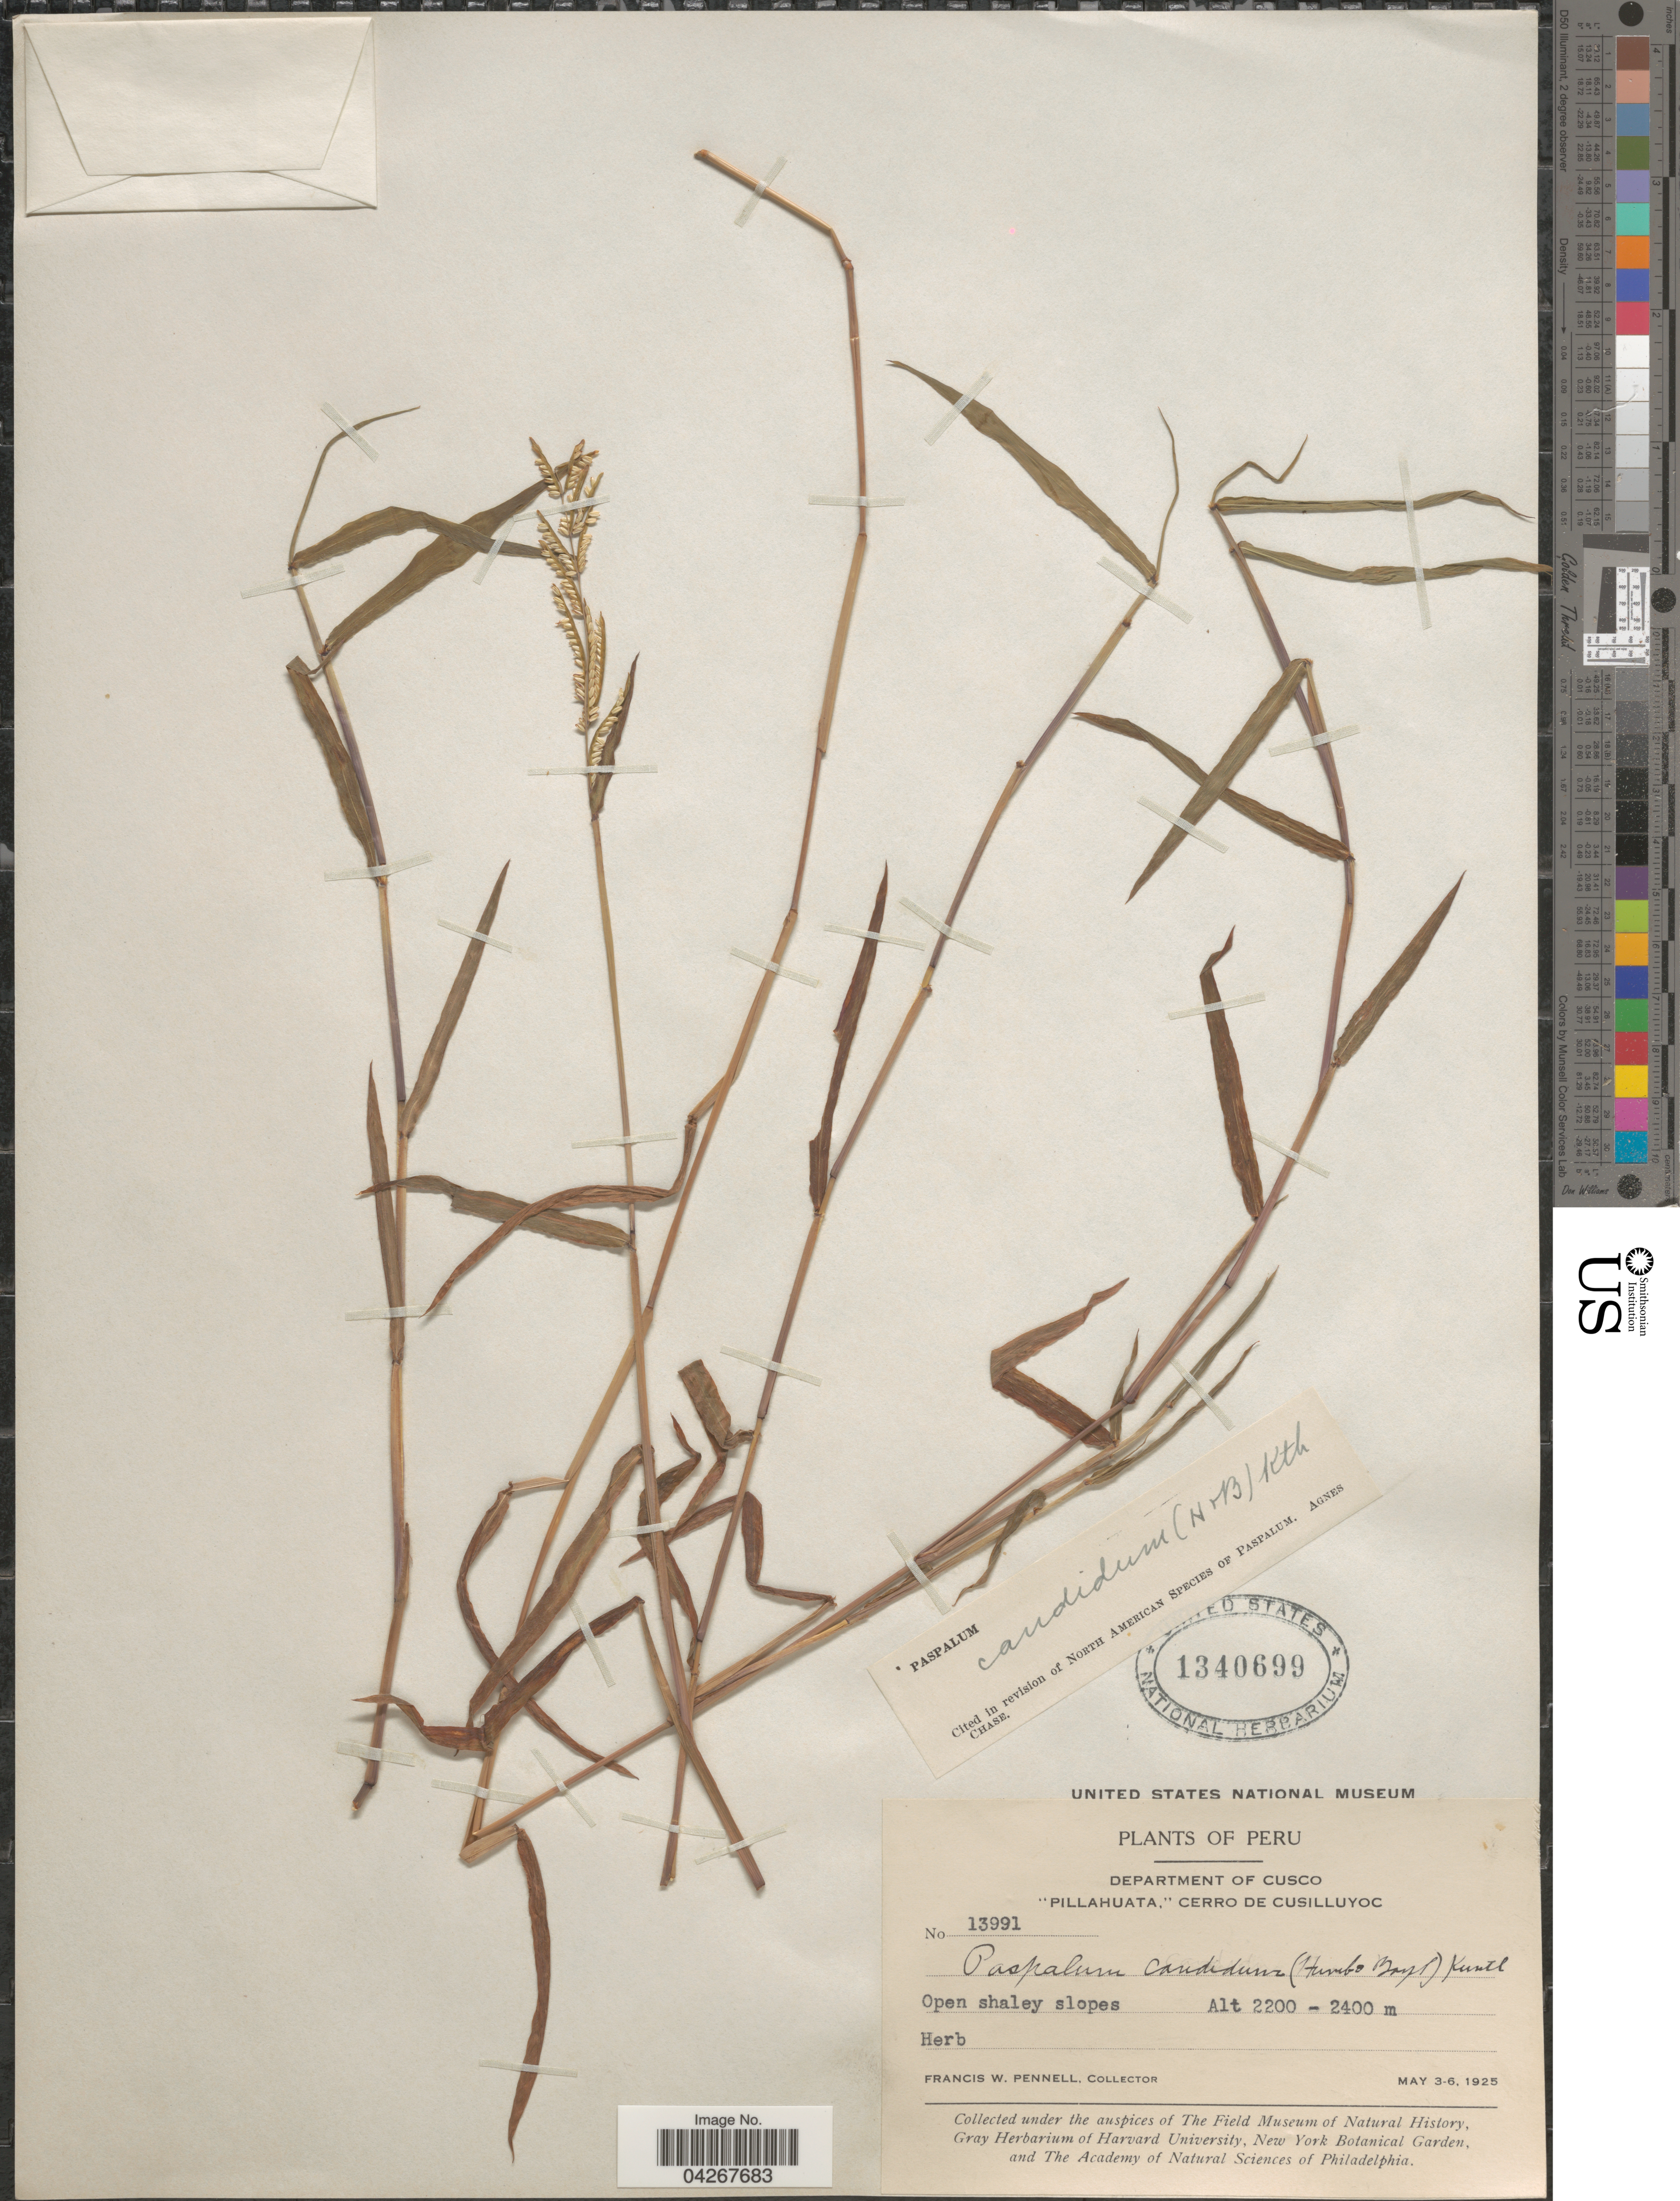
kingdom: Plantae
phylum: Tracheophyta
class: Liliopsida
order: Poales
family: Poaceae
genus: Paspalum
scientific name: Paspalum candidum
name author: (Humb. & Bonpl. ex Fleugge) Kunth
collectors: F. W. Pennell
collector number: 13991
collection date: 1925-05-03/1925-05-06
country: Peru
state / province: Cusco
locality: Department of Cusco. "Pillahuata," Cerro de Cusilluyoc. Open shaley slopes.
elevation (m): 2200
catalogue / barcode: US 1340699